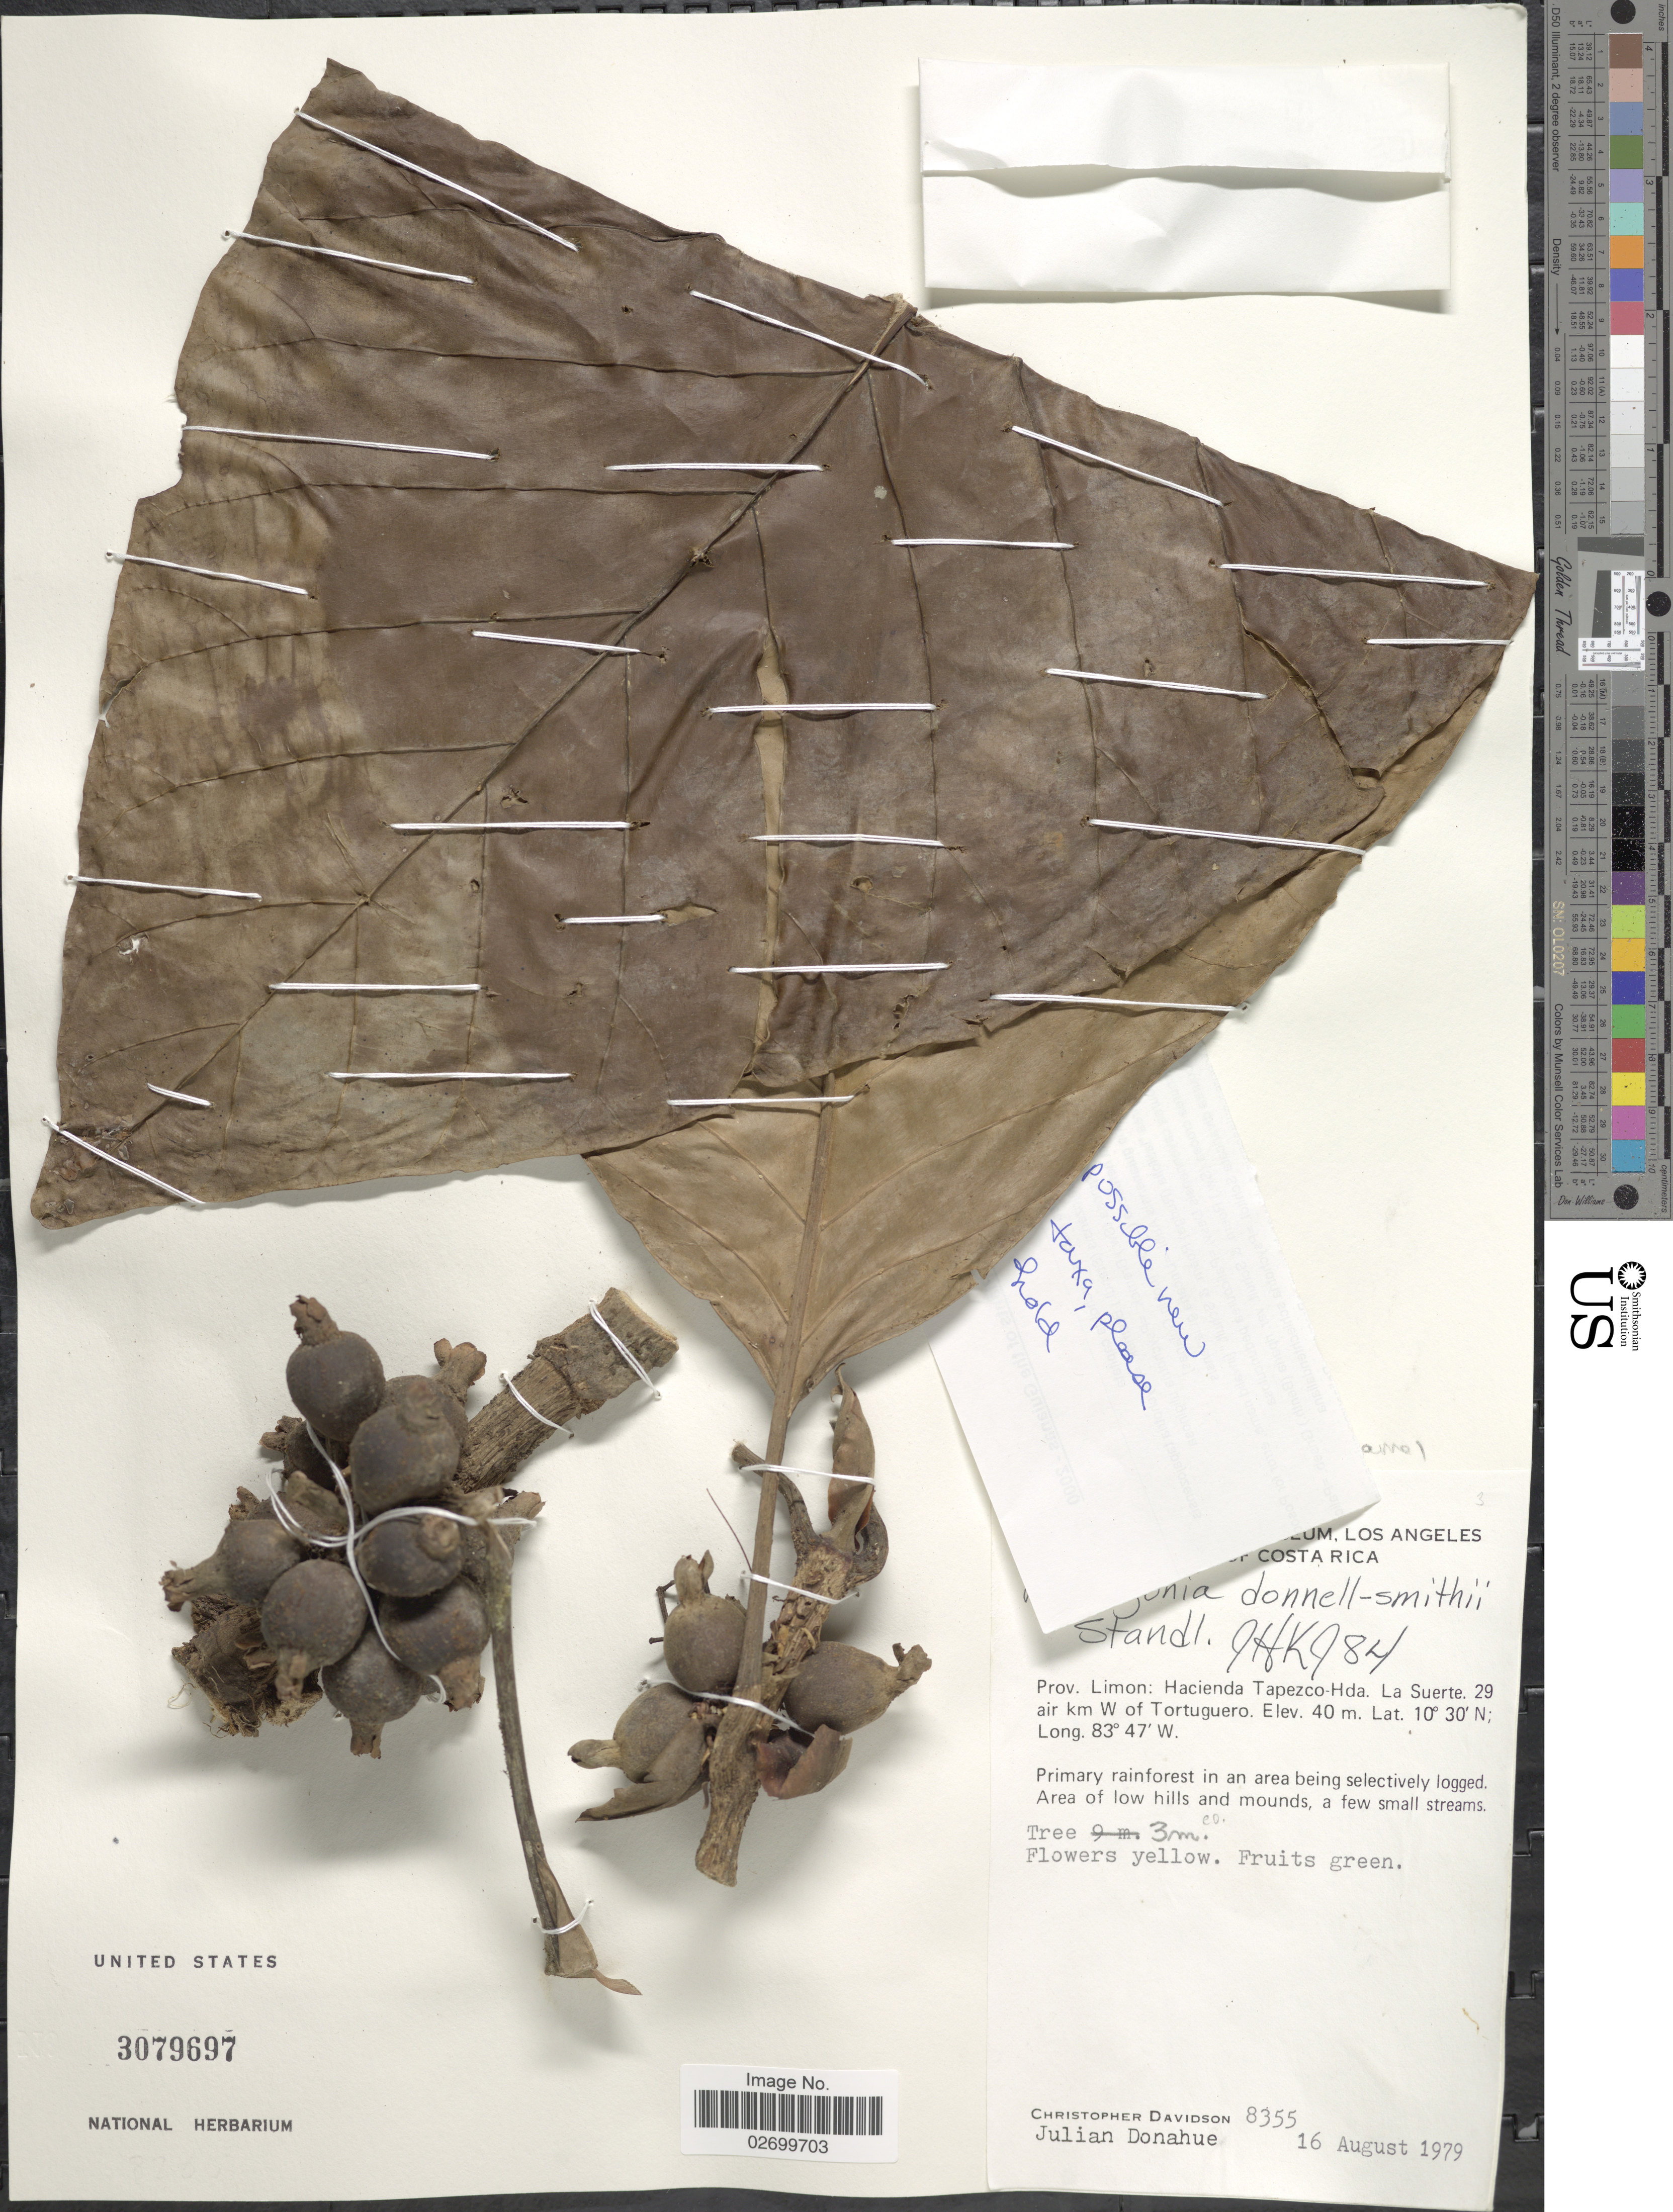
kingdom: Plantae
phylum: Tracheophyta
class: Magnoliopsida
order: Gentianales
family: Rubiaceae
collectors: C. Davidson & J. Donahue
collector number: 8355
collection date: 1979-08-16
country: Costa Rica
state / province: Limón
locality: Hacienda Tapezco-Hda. La Suerte. 29 air km W of Tortuguero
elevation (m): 40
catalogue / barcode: US 3079697